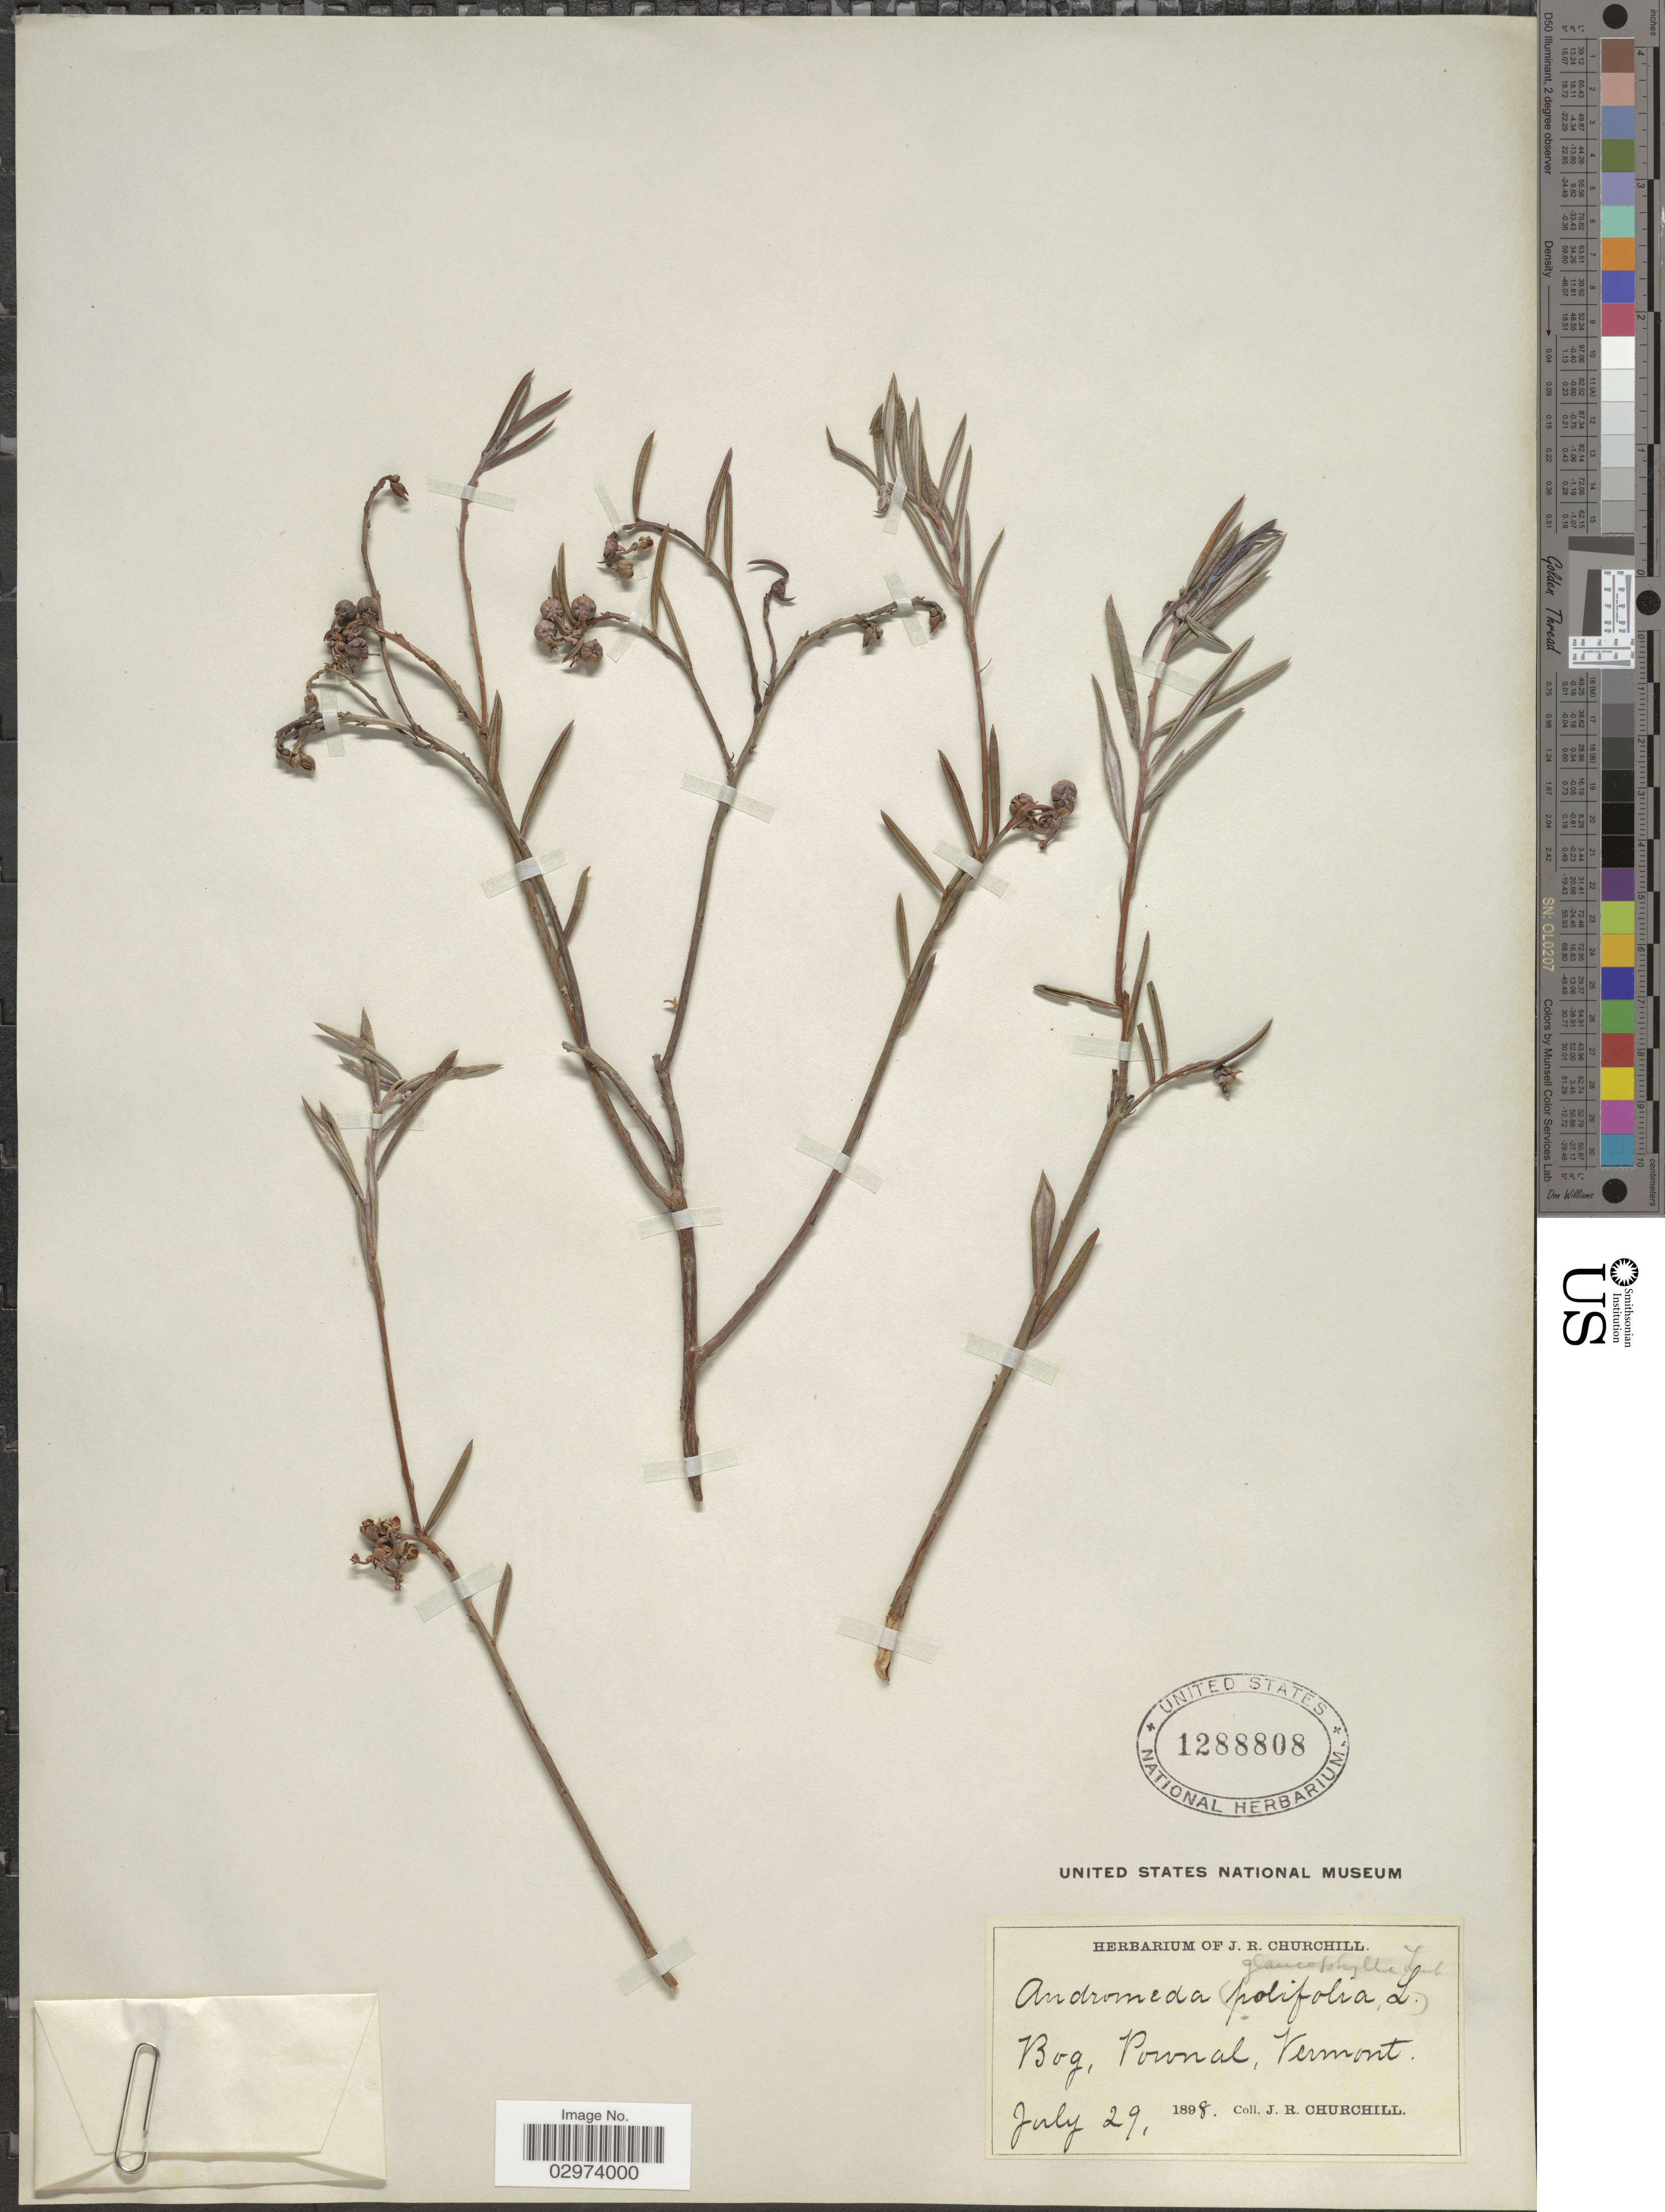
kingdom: Plantae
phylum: Tracheophyta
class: Magnoliopsida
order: Ericales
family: Ericaceae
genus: Andromeda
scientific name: Andromeda polifolia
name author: L.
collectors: J. Churchill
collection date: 1898-07-29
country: United States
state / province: Vermont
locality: Bog, Pownal, Vermont.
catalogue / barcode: US 1288808